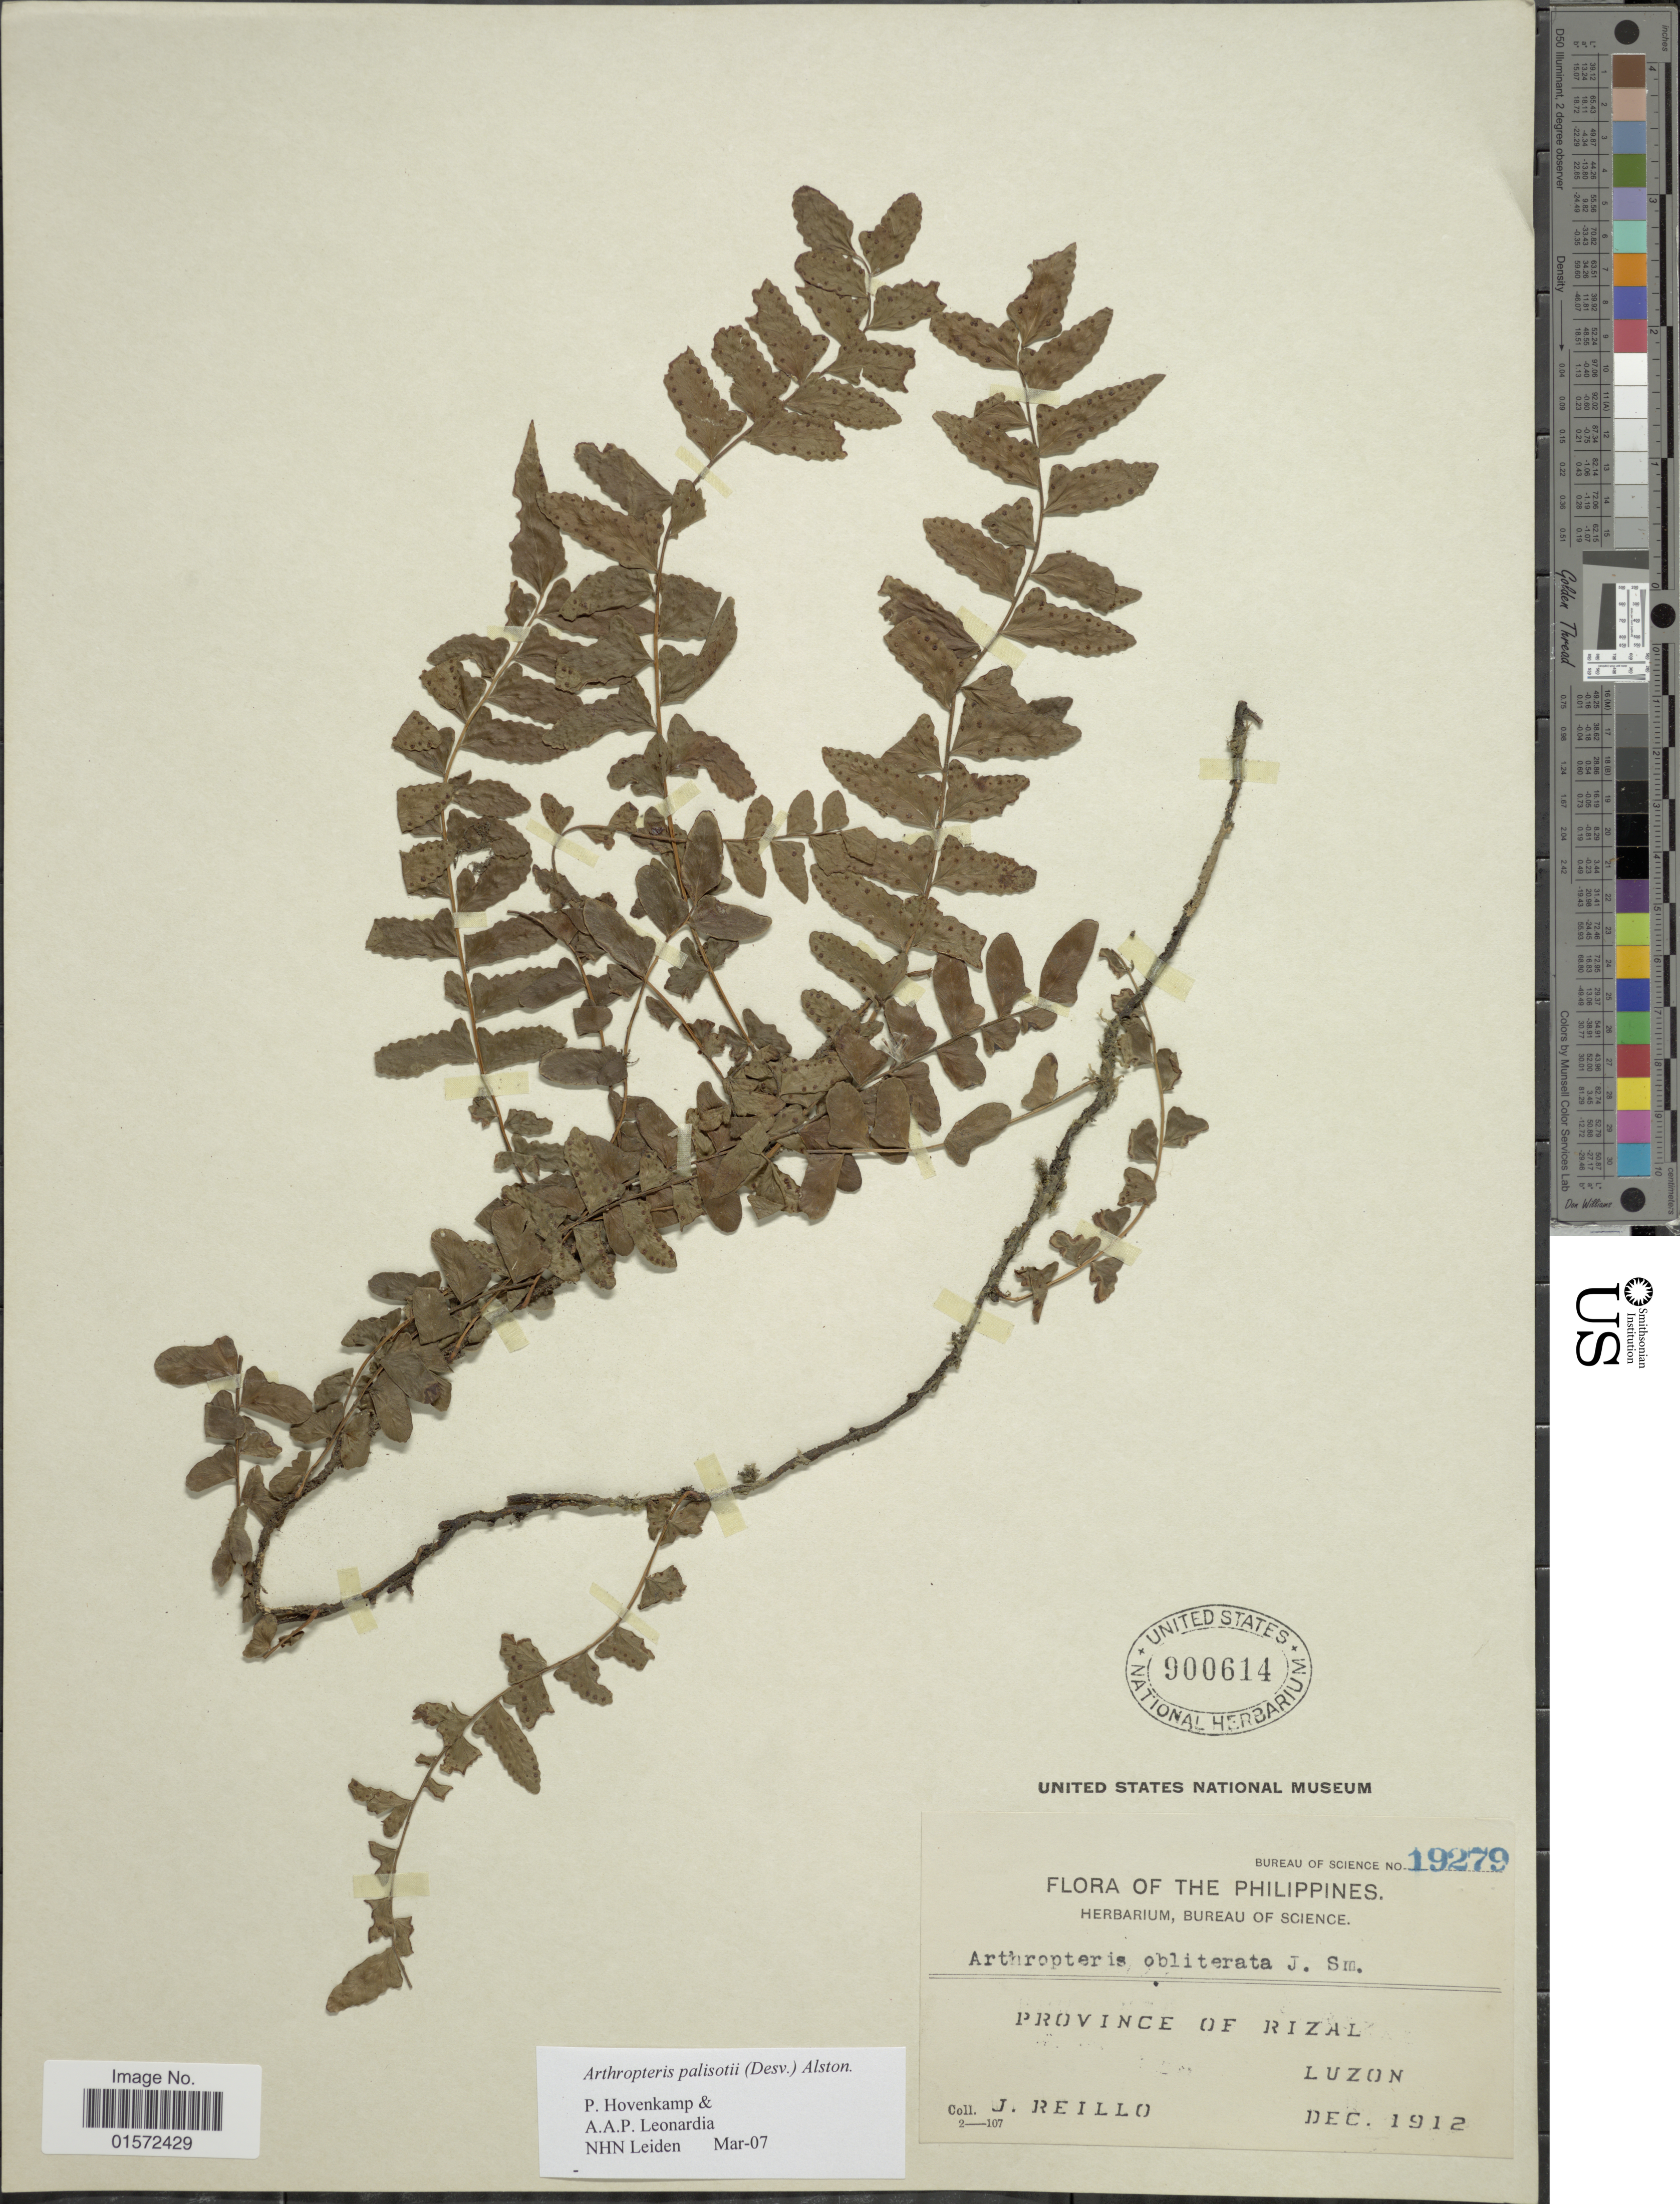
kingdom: Plantae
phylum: Tracheophyta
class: Polypodiopsida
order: Polypodiales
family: Tectariaceae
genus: Arthropteris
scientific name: Arthropteris palisotii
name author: (Desv.) Alston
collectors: J. Reillo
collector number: Bureau of science 19279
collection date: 1912-12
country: Philippines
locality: Province of Rizal, Luzon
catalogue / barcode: US 900614